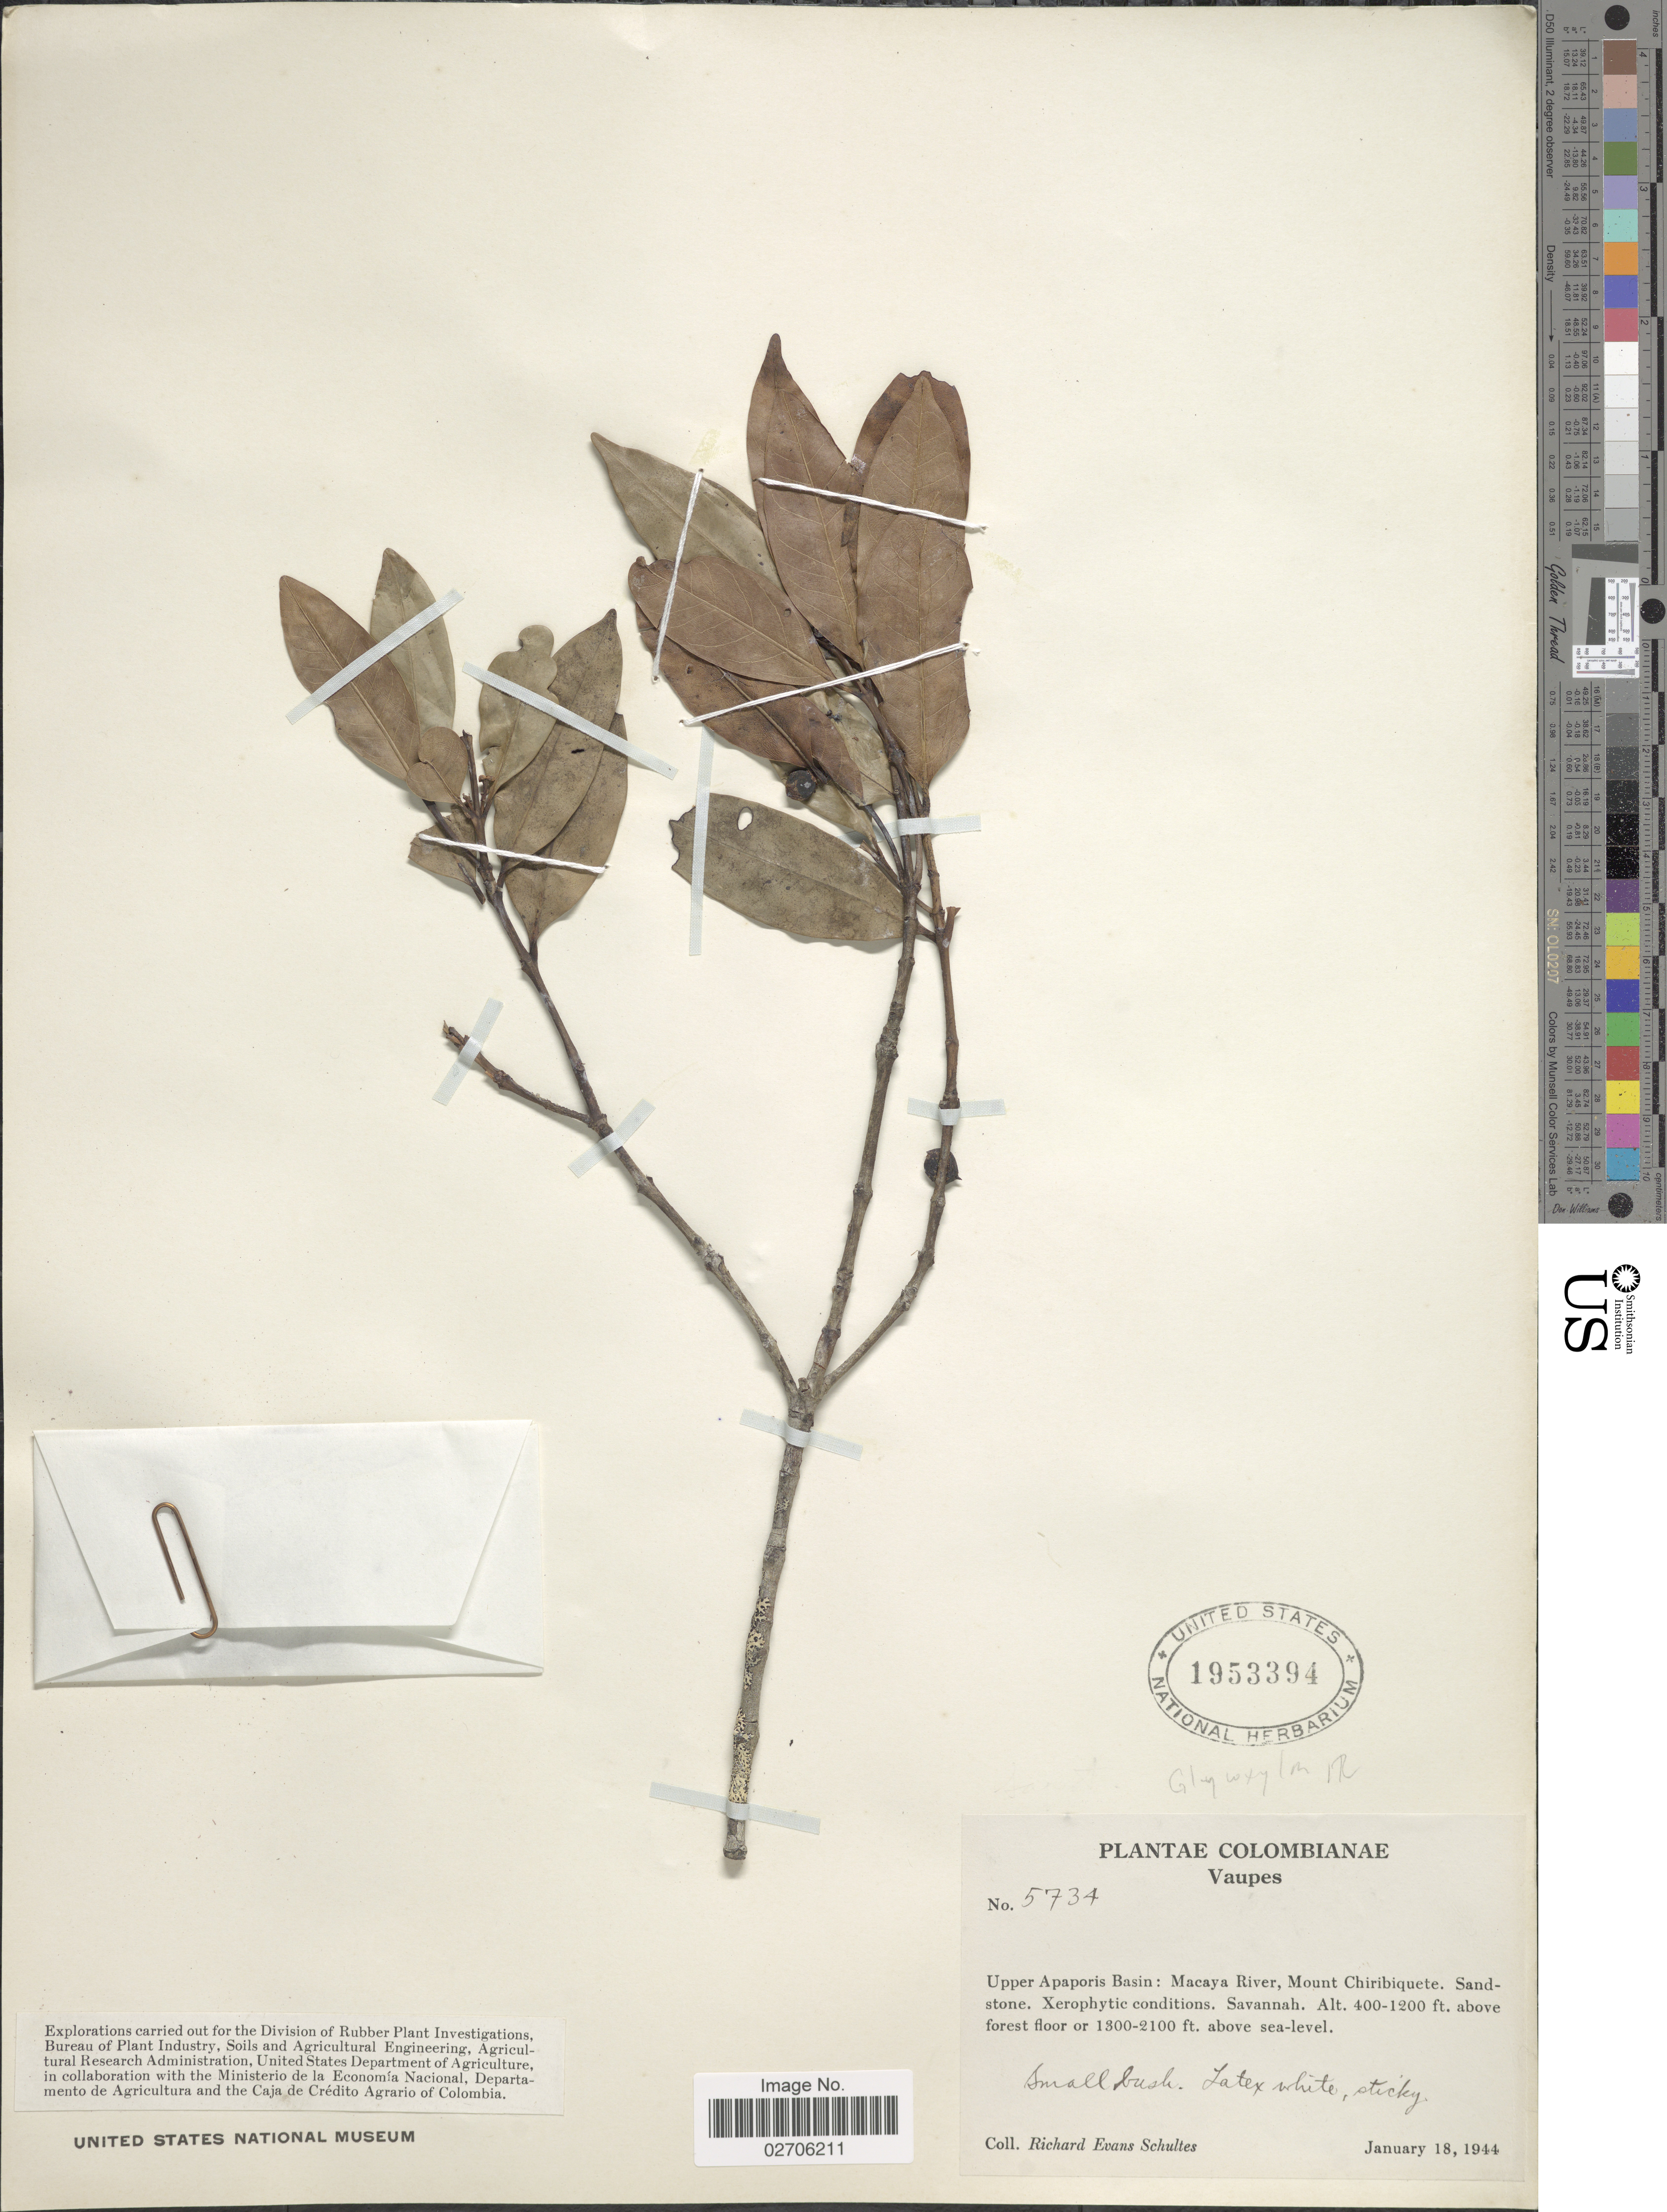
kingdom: Plantae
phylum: Tracheophyta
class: Magnoliopsida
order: Ericales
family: Sapotaceae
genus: Pradosia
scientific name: Pradosia sp.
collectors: R. E. Schultes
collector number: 5734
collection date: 1944-01-18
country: Colombia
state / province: Vaupés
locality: Upper Apaporis Basin: Macaya River, Mount Chiribiquete.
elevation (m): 396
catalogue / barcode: US 1953394